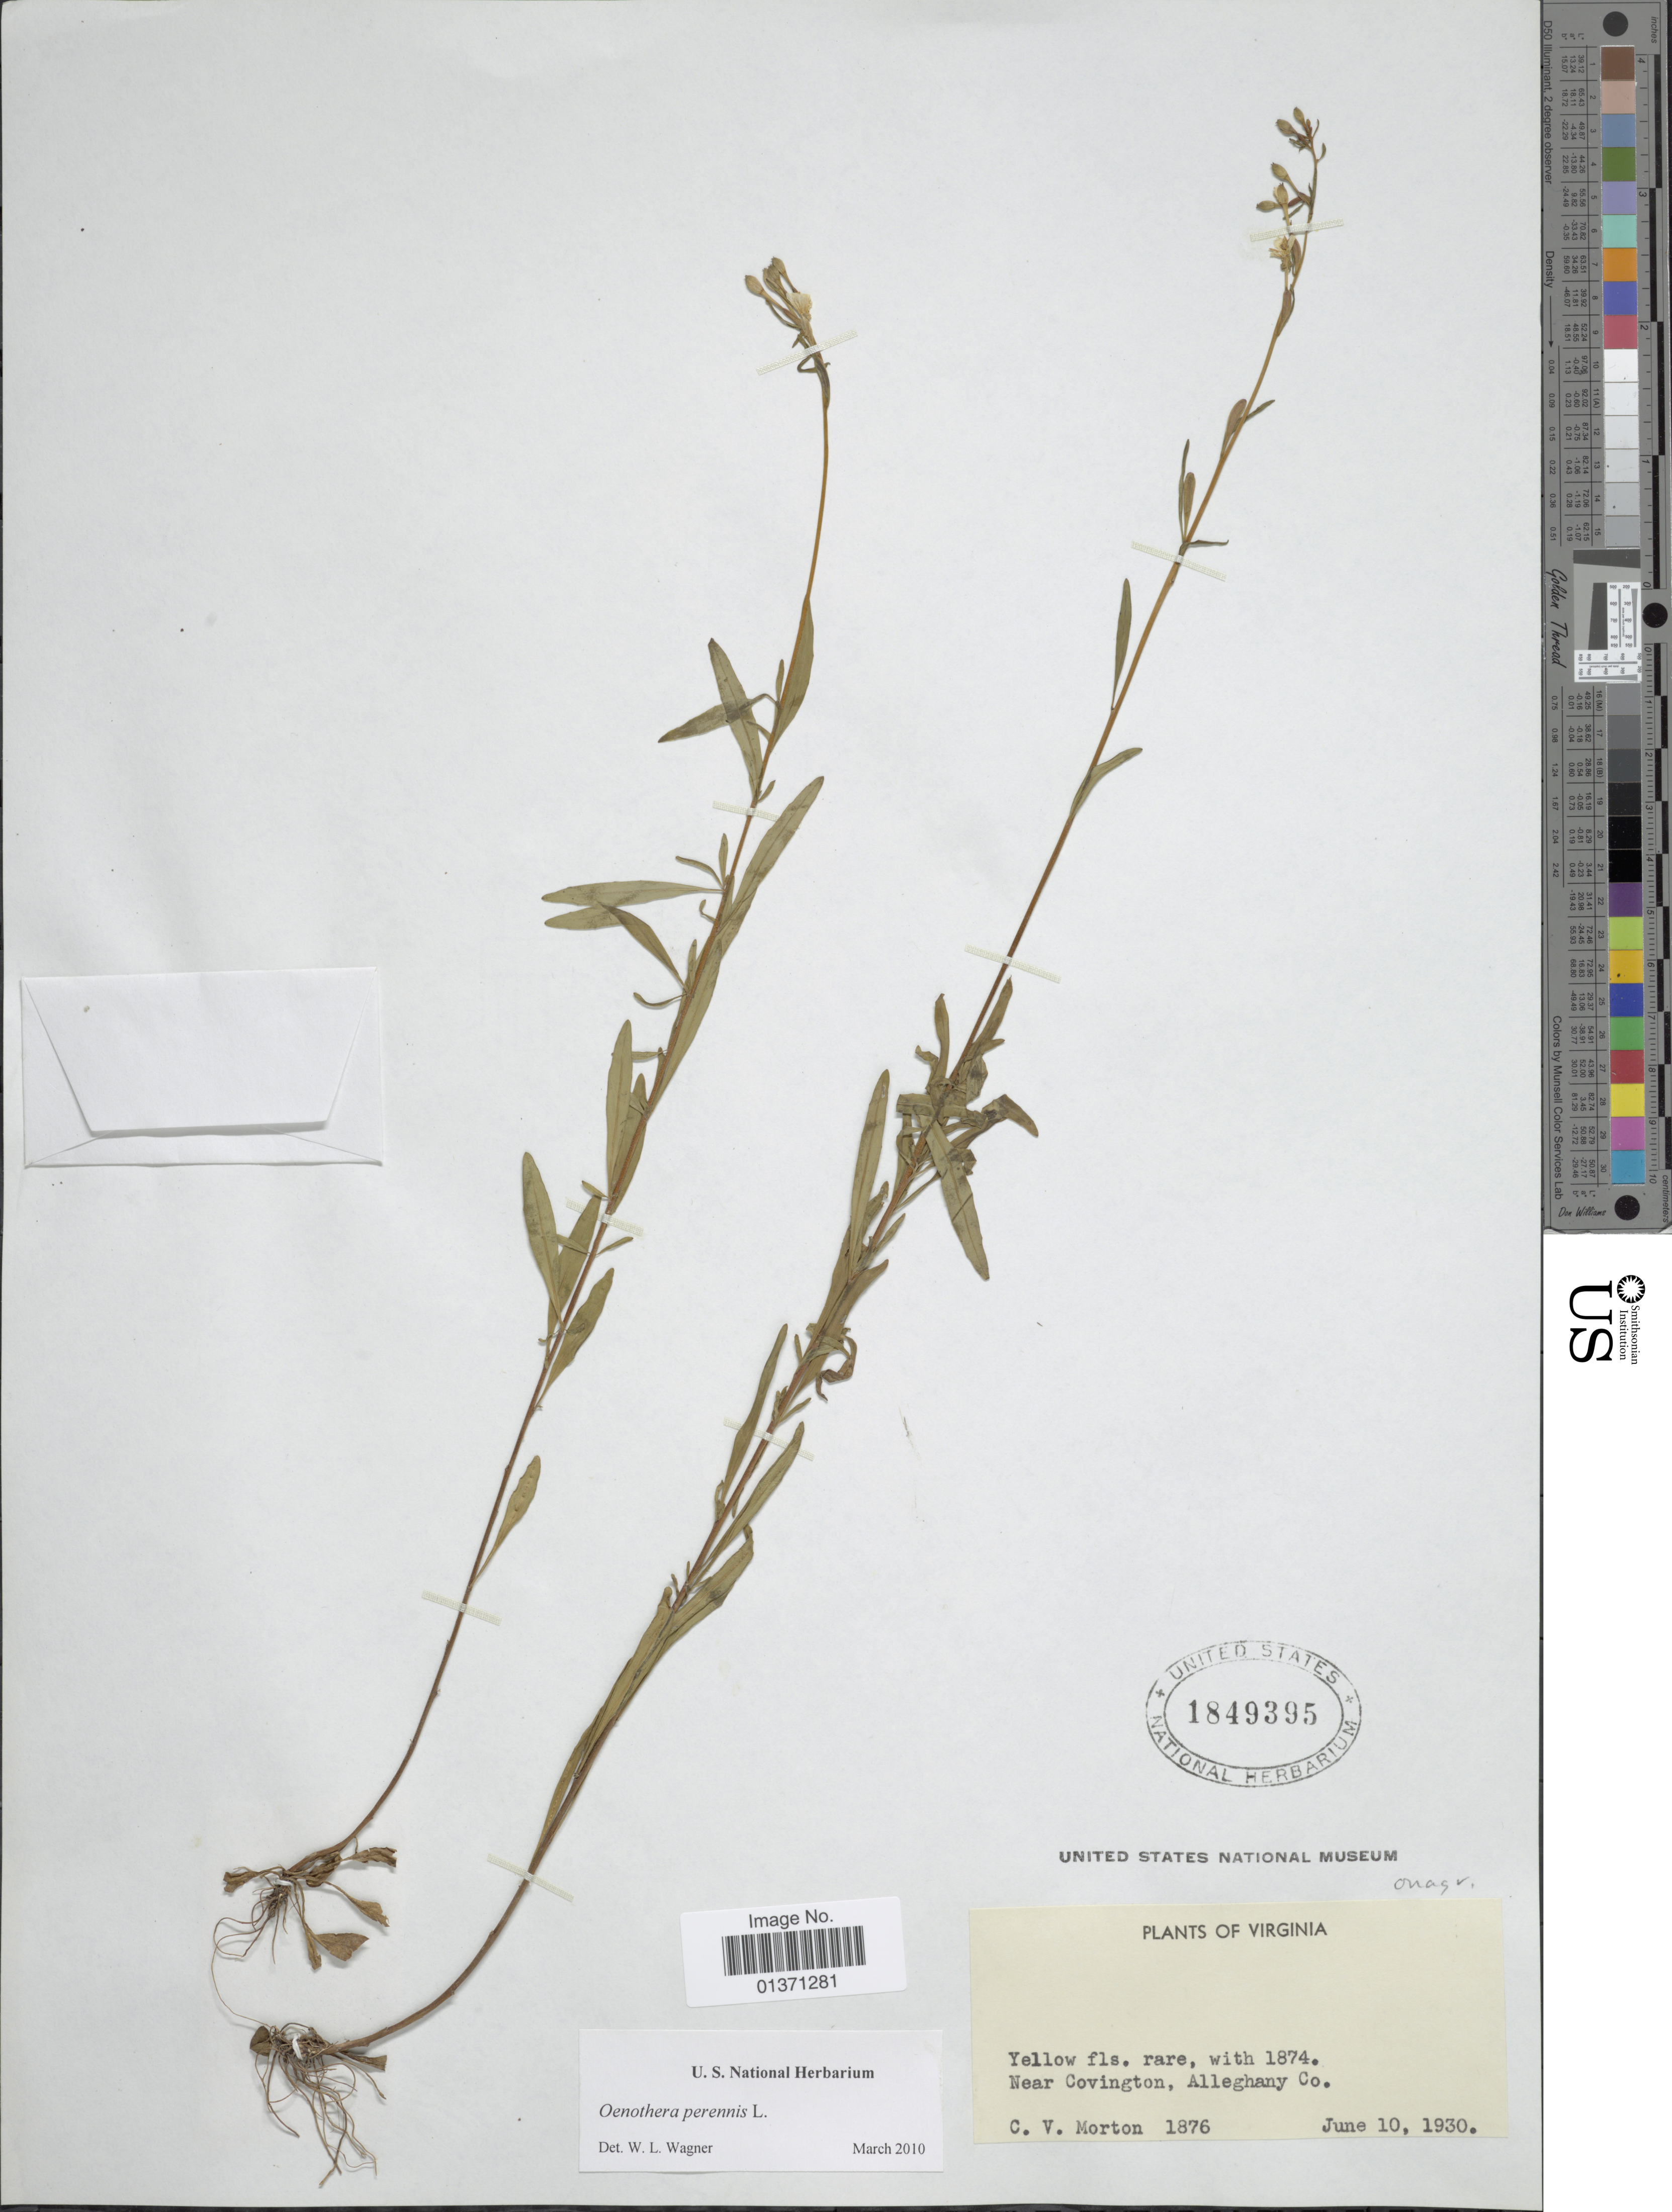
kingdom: Plantae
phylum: Tracheophyta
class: Magnoliopsida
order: Myrtales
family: Onagraceae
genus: Oenothera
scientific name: Oenothera perennis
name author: L.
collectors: C. V. Morton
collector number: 1876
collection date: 1930-06-10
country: United States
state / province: Virginia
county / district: Alleghany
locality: Near Covington, Alleghany Co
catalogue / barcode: US 1849395